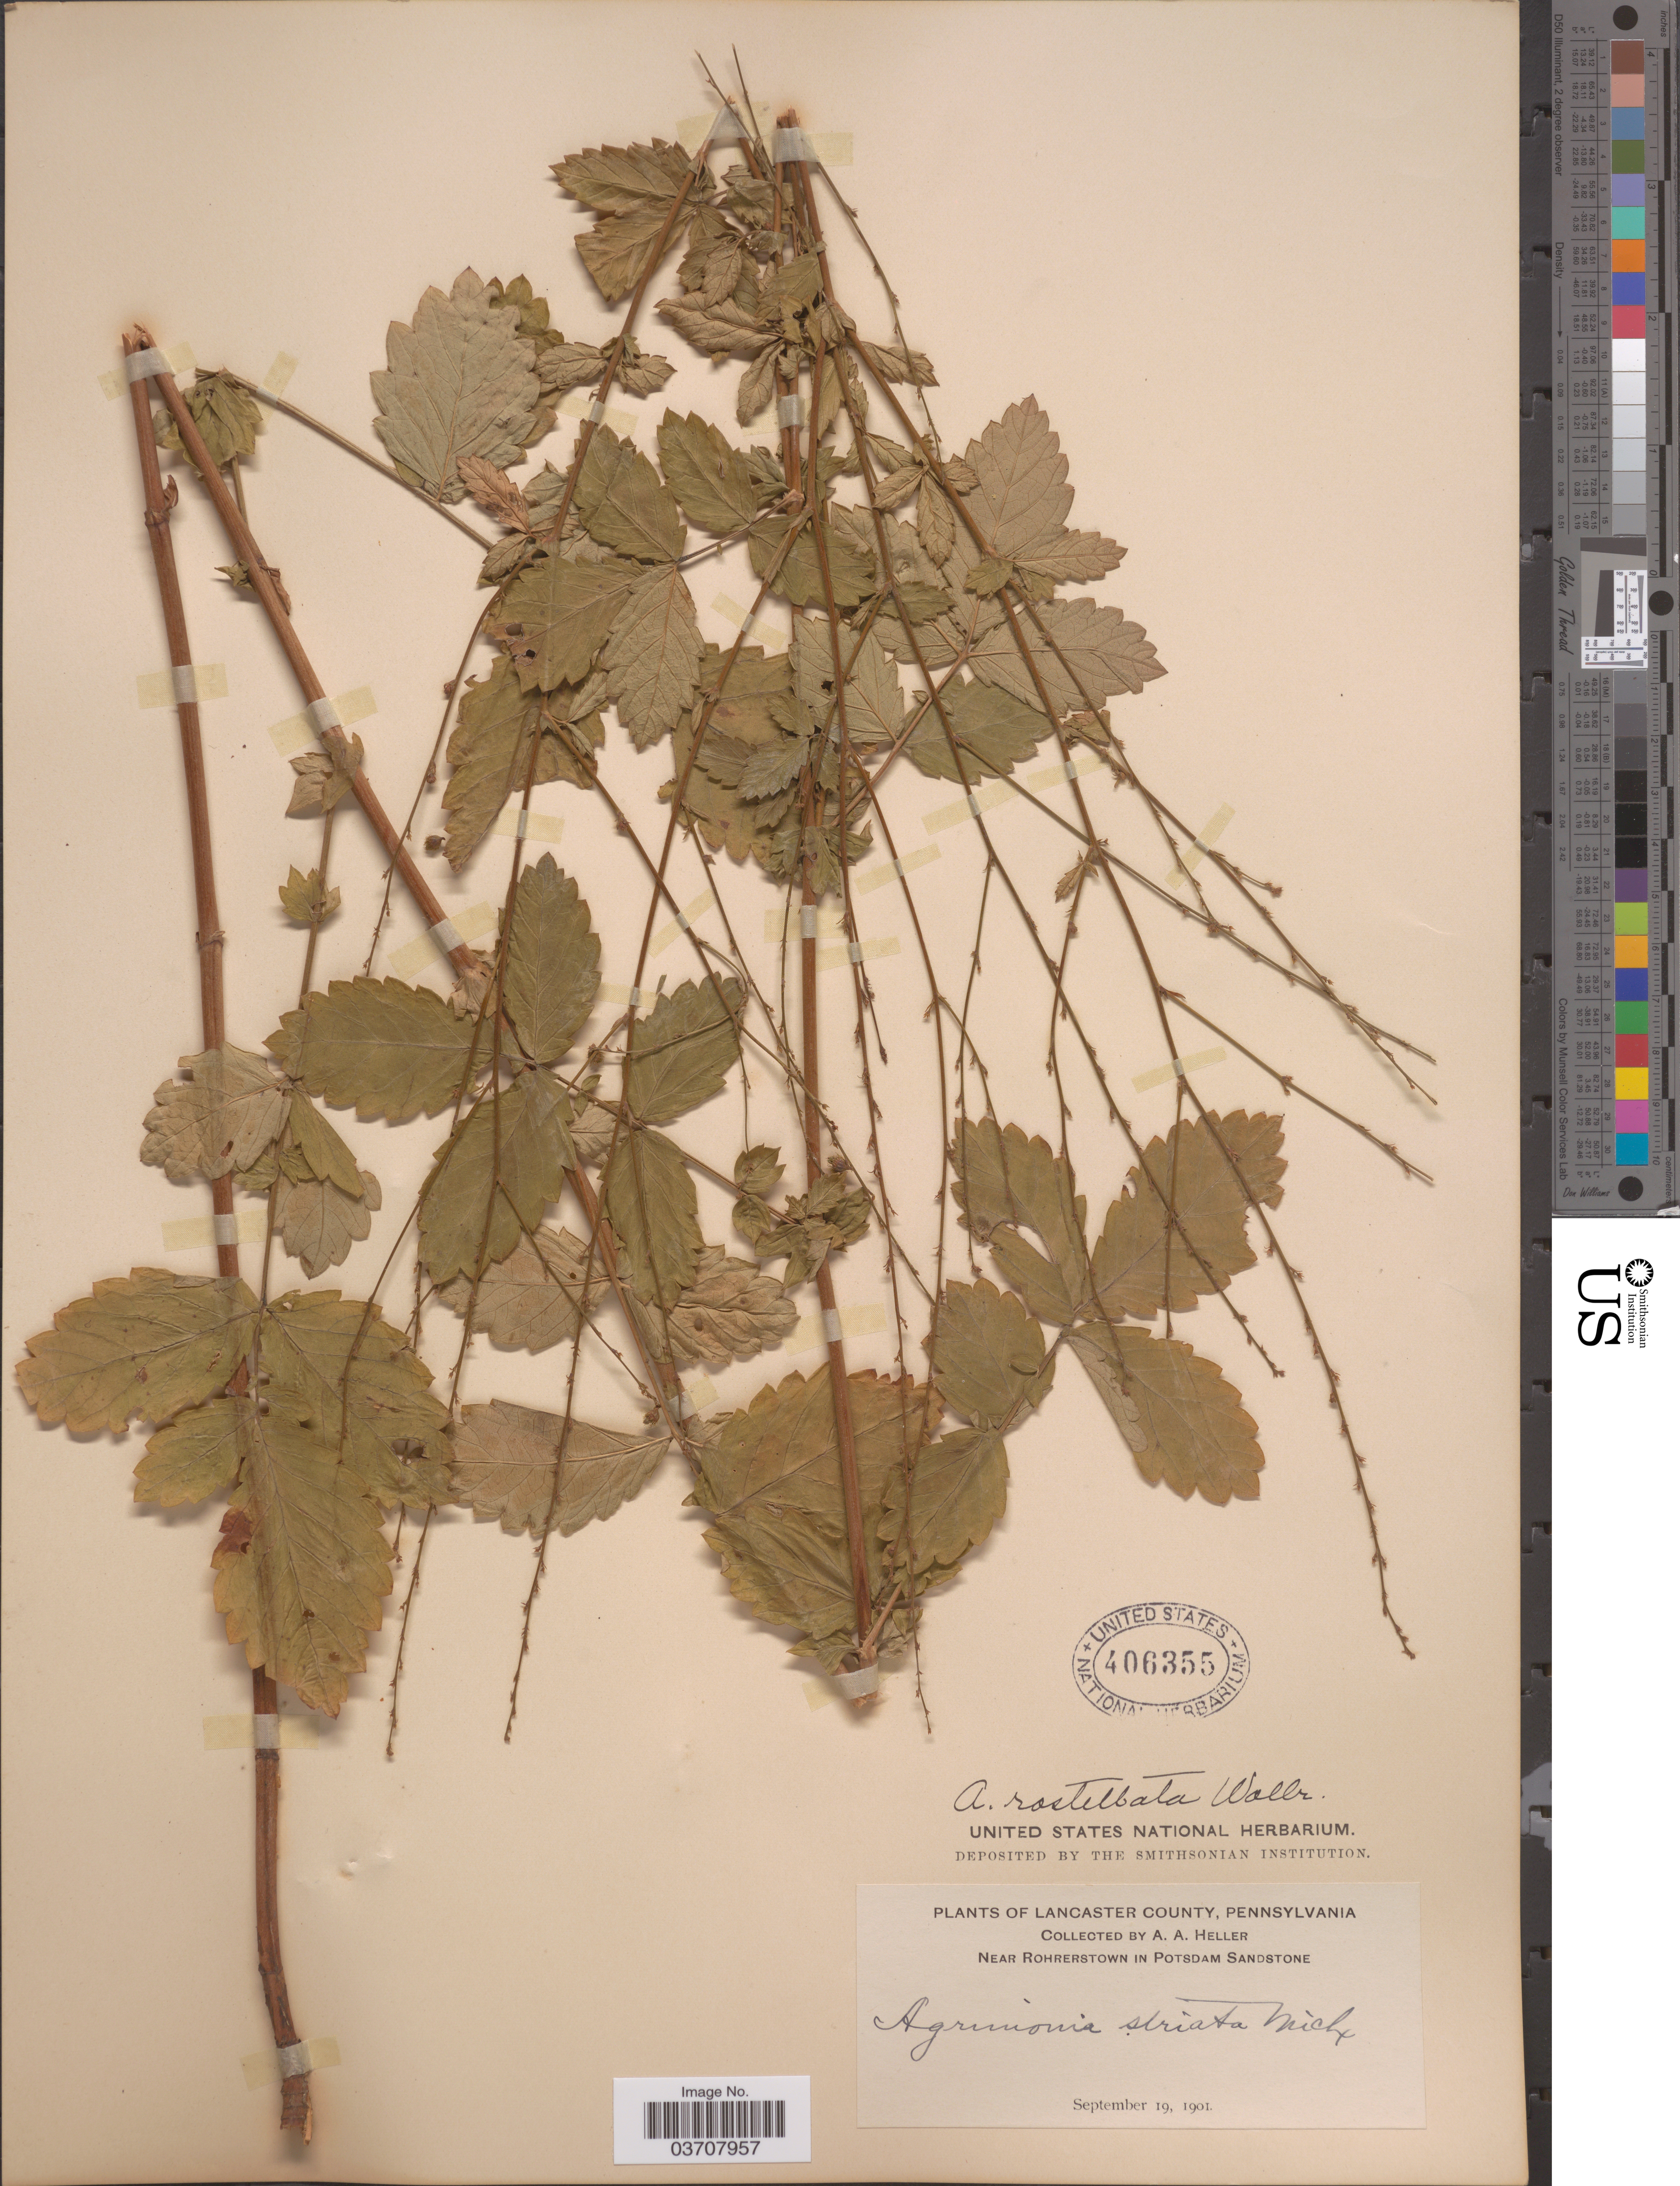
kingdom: Plantae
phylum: Tracheophyta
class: Magnoliopsida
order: Rosales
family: Rosaceae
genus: Agrimonia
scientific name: Agrimonia rostellata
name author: Wallr.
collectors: A. A. Heller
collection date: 1901-10-19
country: United States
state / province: Pennsylvania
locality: Lancaster County. Near Rohrerstown in Potsdam Sandstone.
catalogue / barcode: US 406355